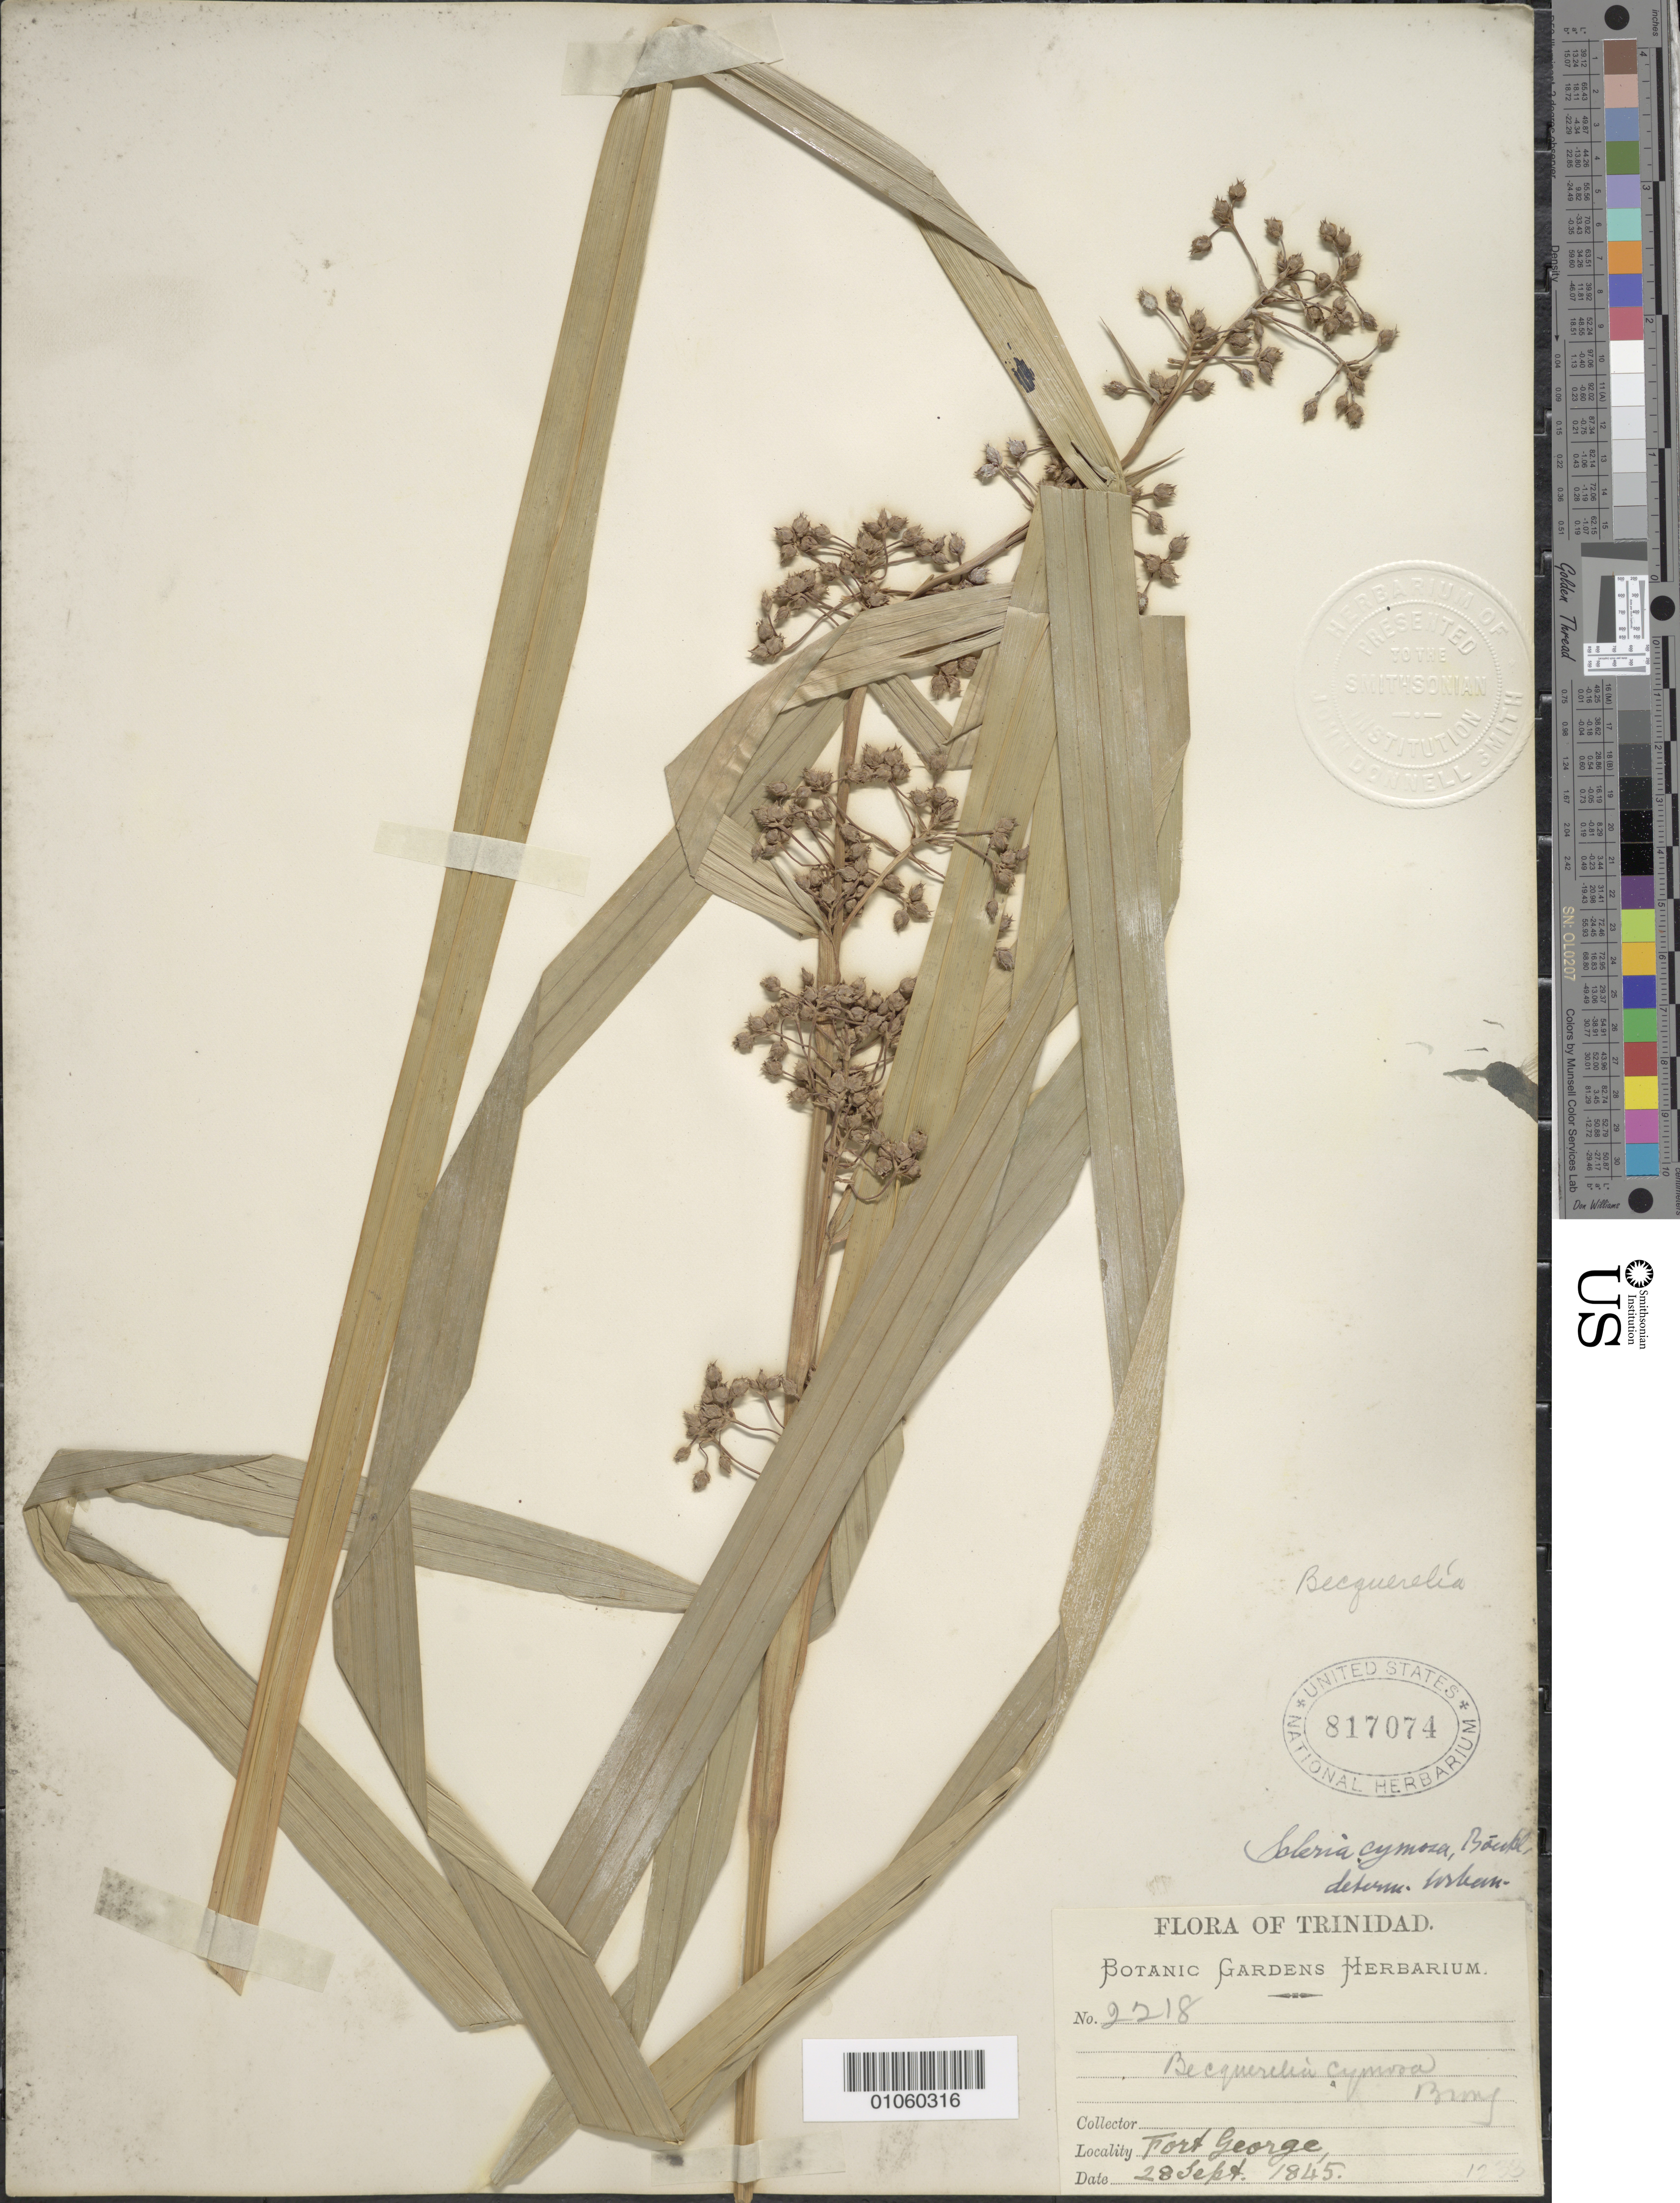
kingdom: Plantae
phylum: Tracheophyta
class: Liliopsida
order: Poales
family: Cyperaceae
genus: Becquerelia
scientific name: Becquerelia cymosa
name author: Brongn.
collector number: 2218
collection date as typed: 28 Sep 1845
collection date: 1845-09-28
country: Trinidad and Tobago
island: Trinidad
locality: Fort George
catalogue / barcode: US 817074